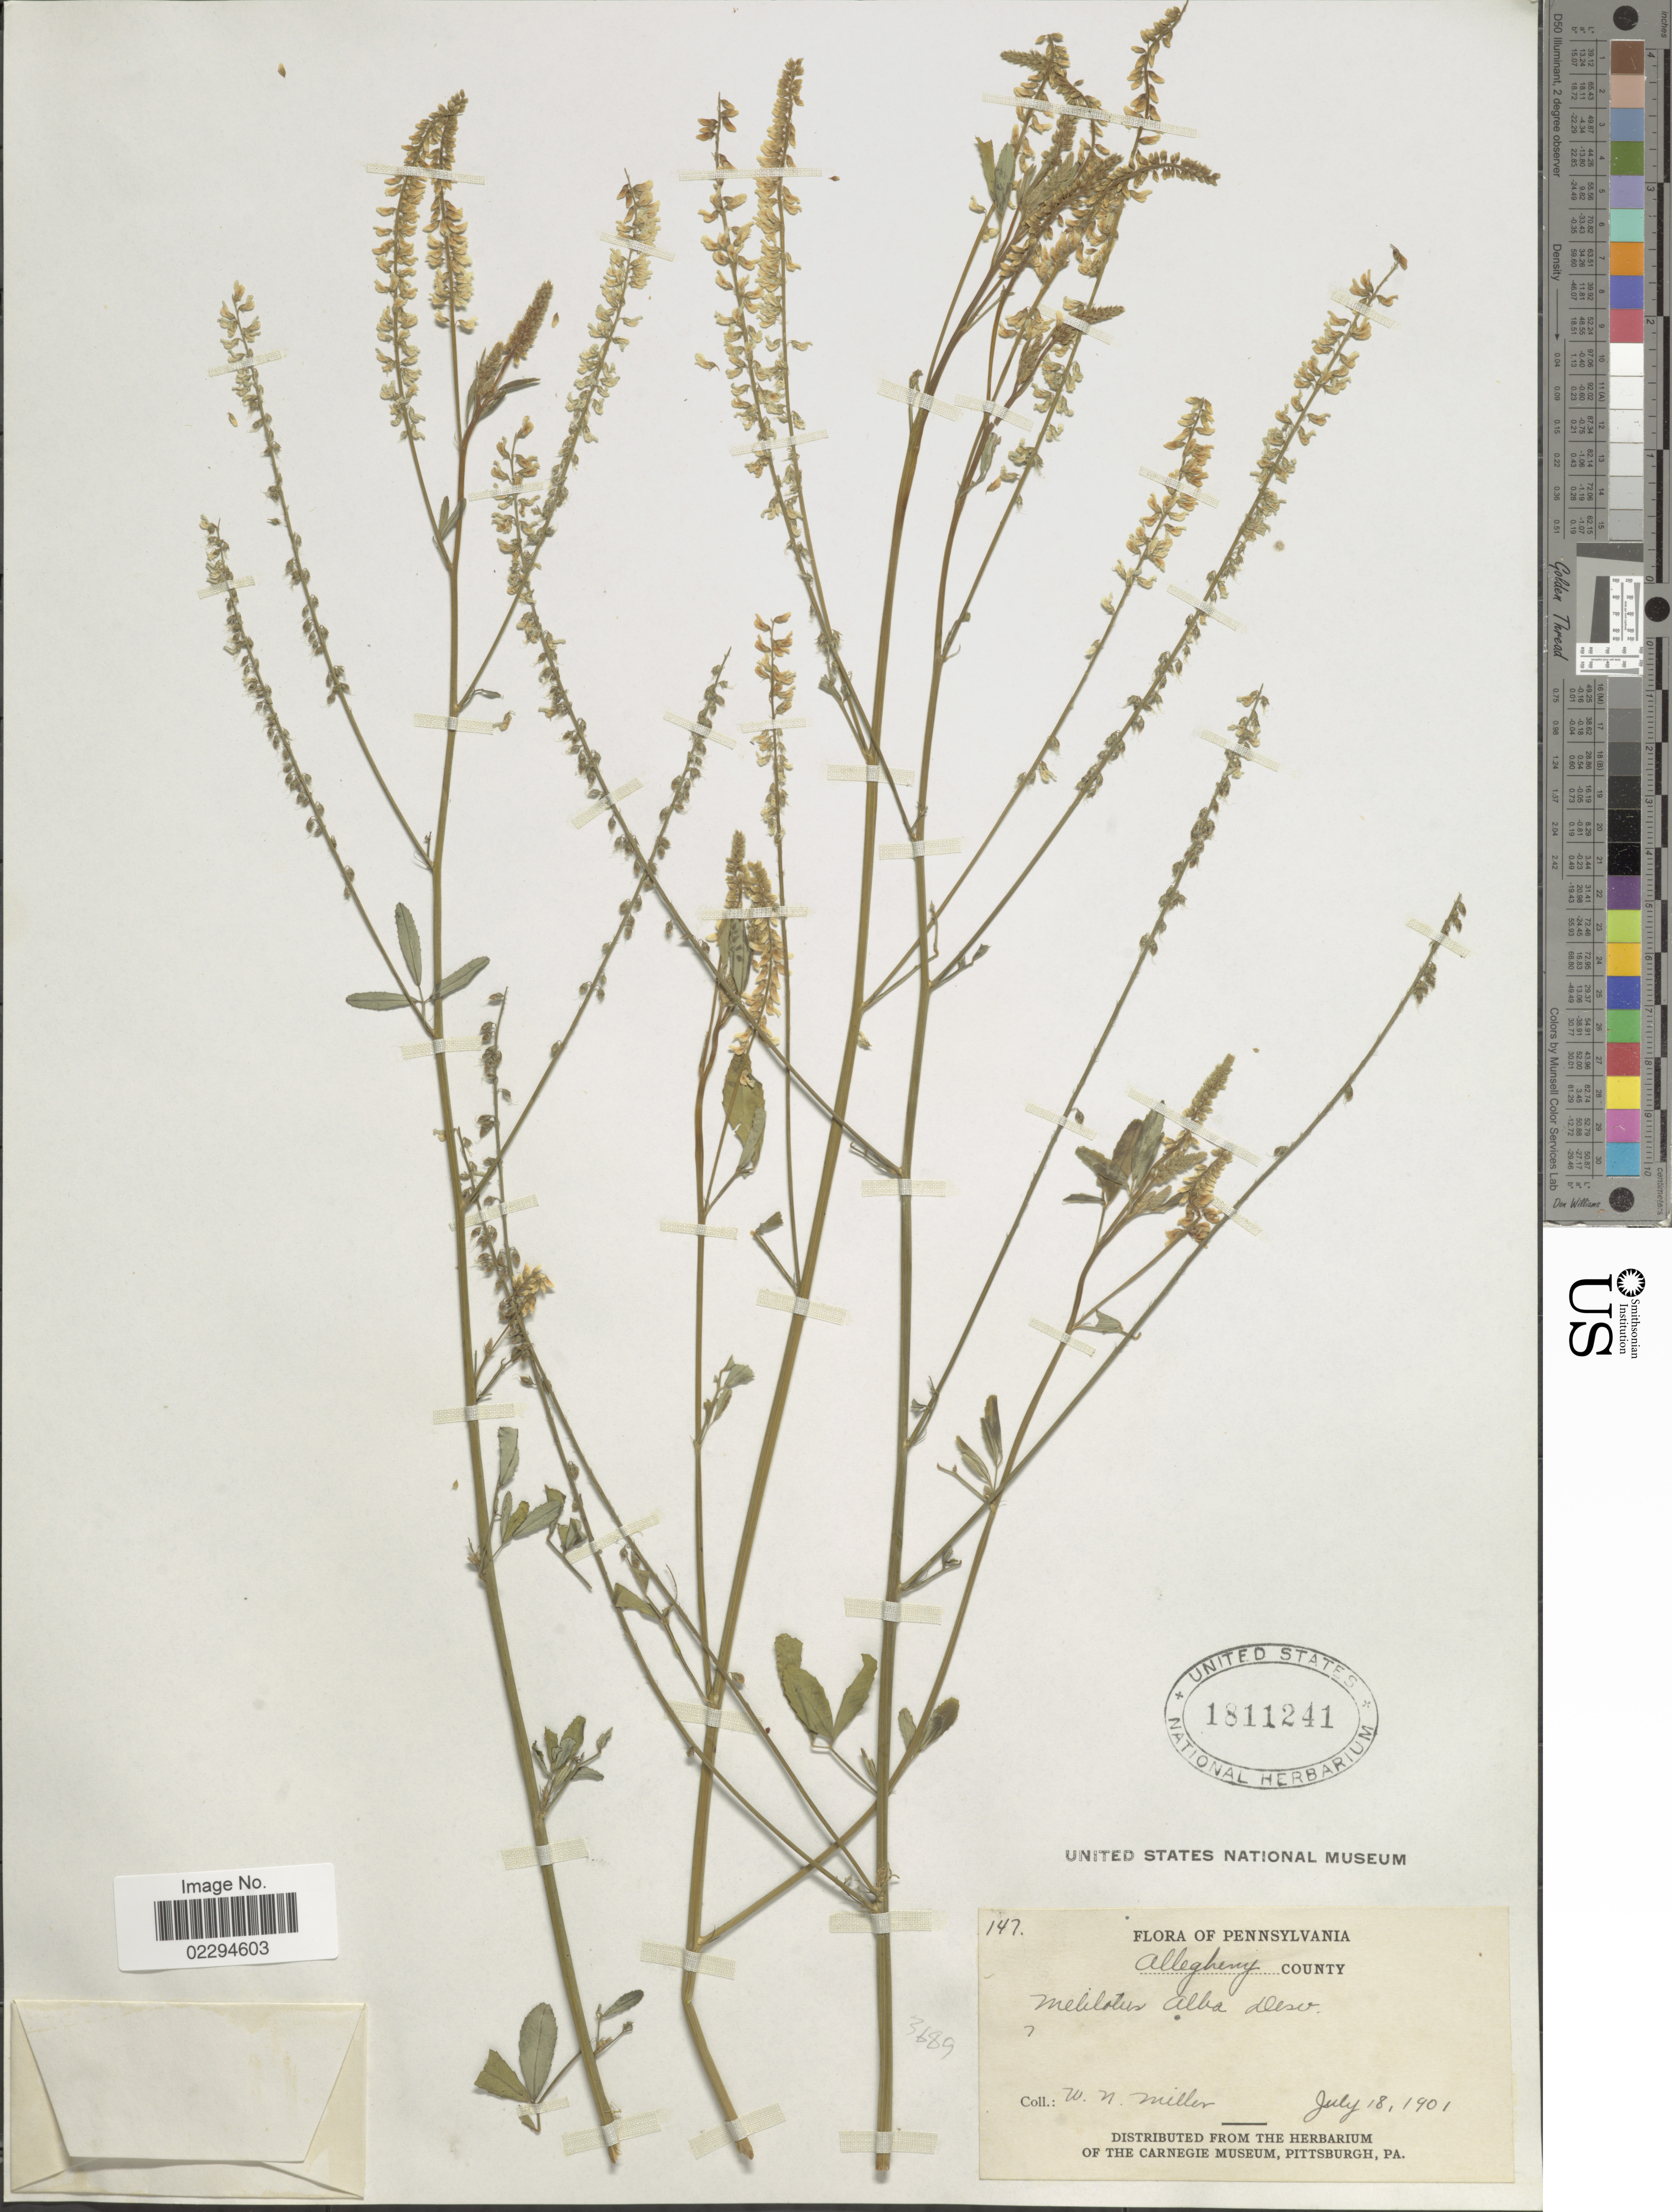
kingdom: Plantae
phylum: Tracheophyta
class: Magnoliopsida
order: Fabales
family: Fabaceae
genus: Melilotus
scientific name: Melilotus albus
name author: Medik.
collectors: W. Miller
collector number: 147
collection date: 1901-07-18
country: United States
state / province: Pennsylvania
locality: Allegheny County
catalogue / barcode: US 1811241